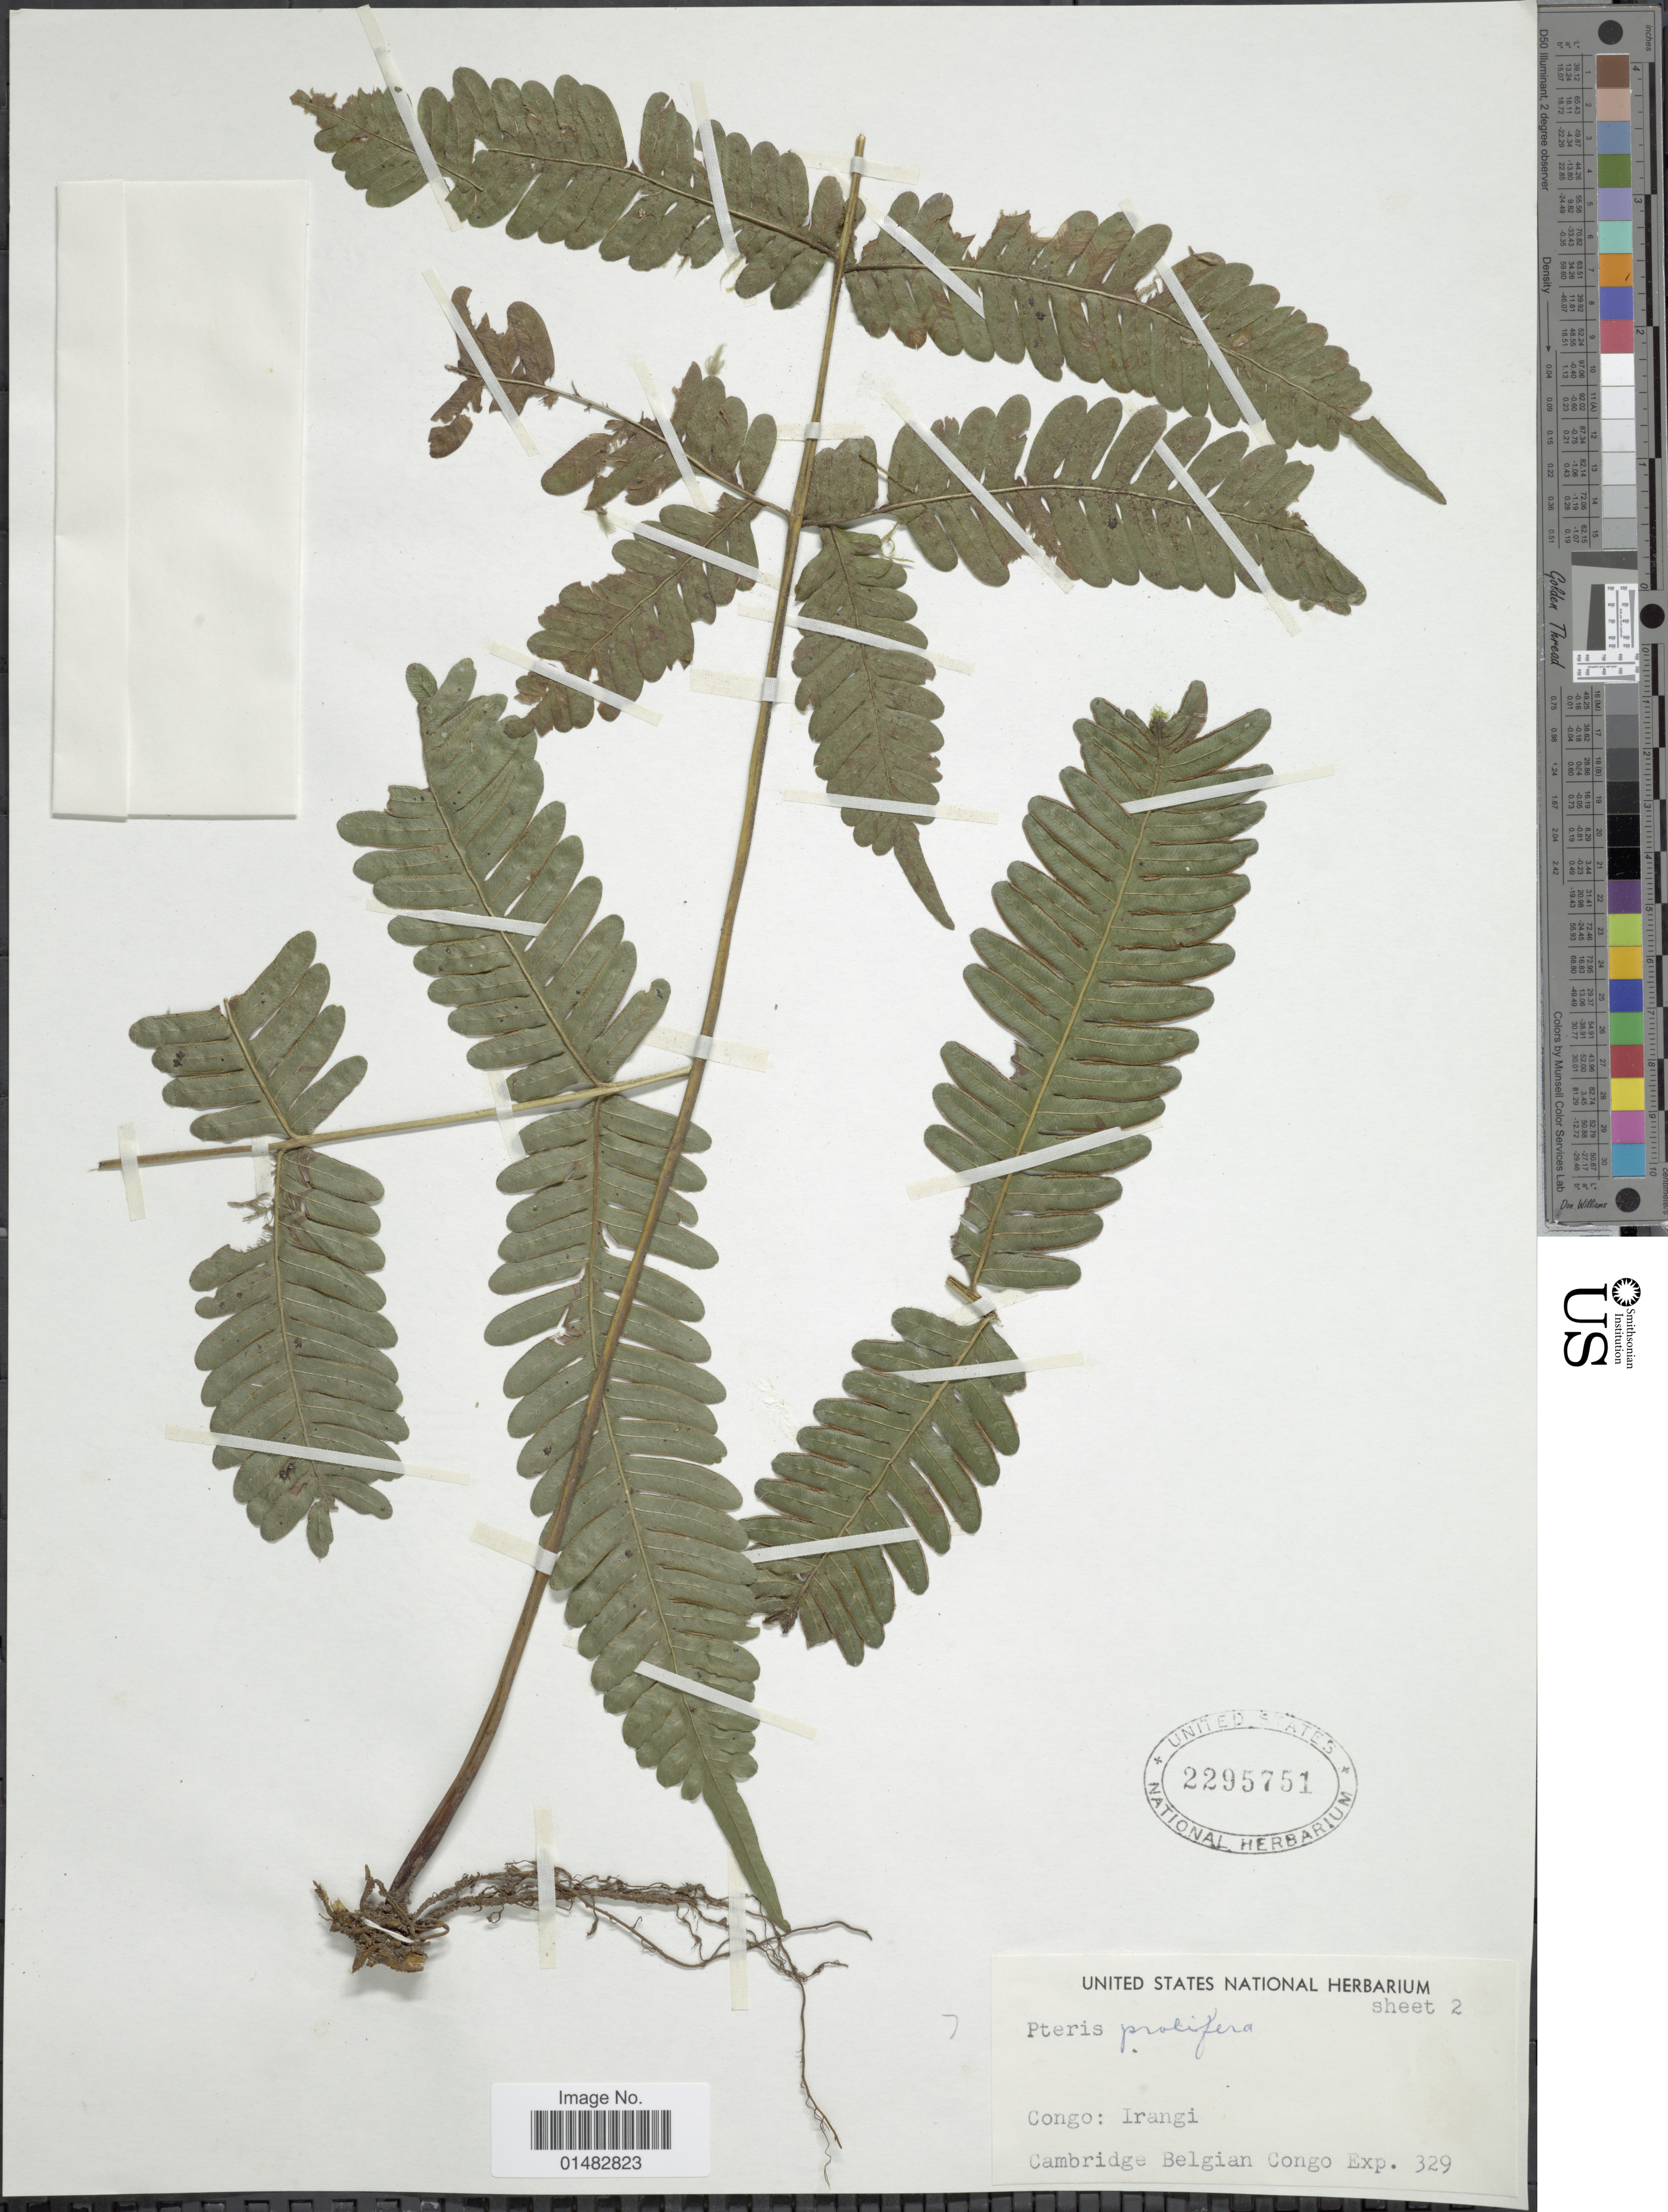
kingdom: Plantae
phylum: Tracheophyta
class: Polypodiopsida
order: Polypodiales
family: Pteridaceae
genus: Pteris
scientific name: Pteris prolifera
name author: Hieron.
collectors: Cambridge Congo Expedition 1959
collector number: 329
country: Congo, Democratic Republic of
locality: Congo. Irangi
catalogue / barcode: US 2295751